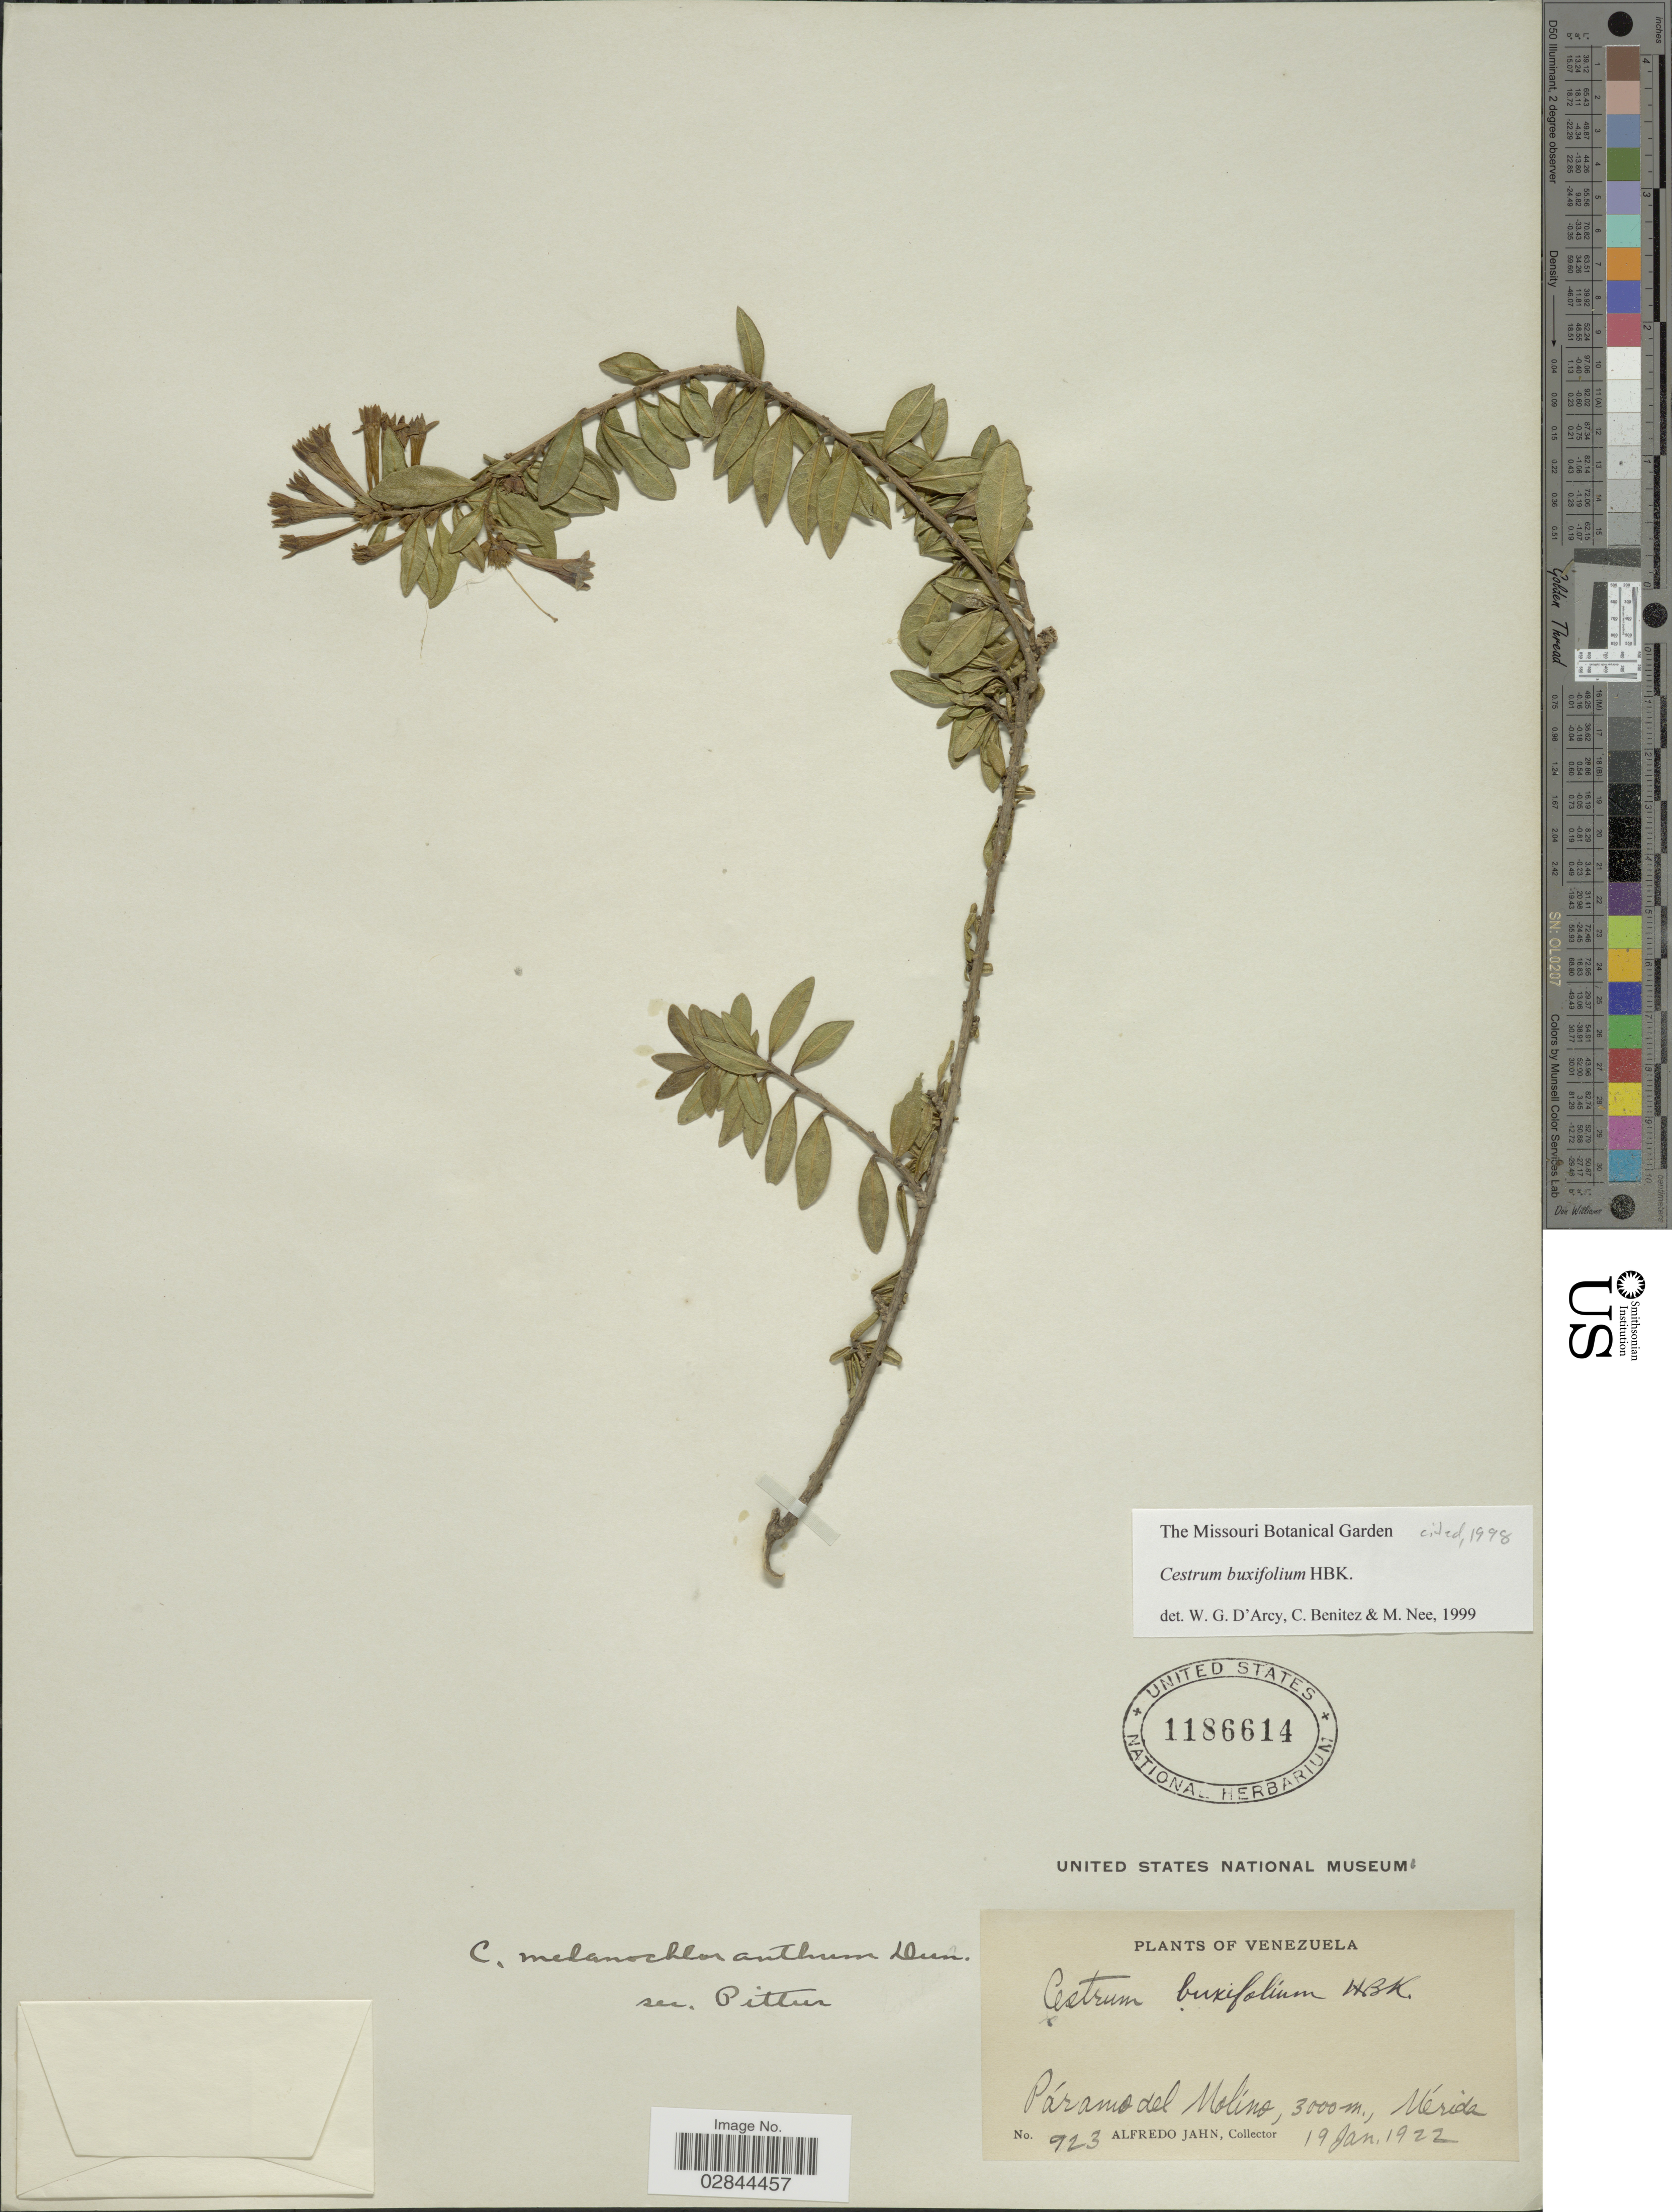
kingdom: Plantae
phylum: Tracheophyta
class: Magnoliopsida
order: Solanales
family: Solanaceae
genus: Cestrum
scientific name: Cestrum buxifolium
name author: Kunth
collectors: A. Jahn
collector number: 923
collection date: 1922-01-19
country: Venezuela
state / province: Mérida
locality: Páramo de Molino.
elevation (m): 3000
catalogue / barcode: US 1186614